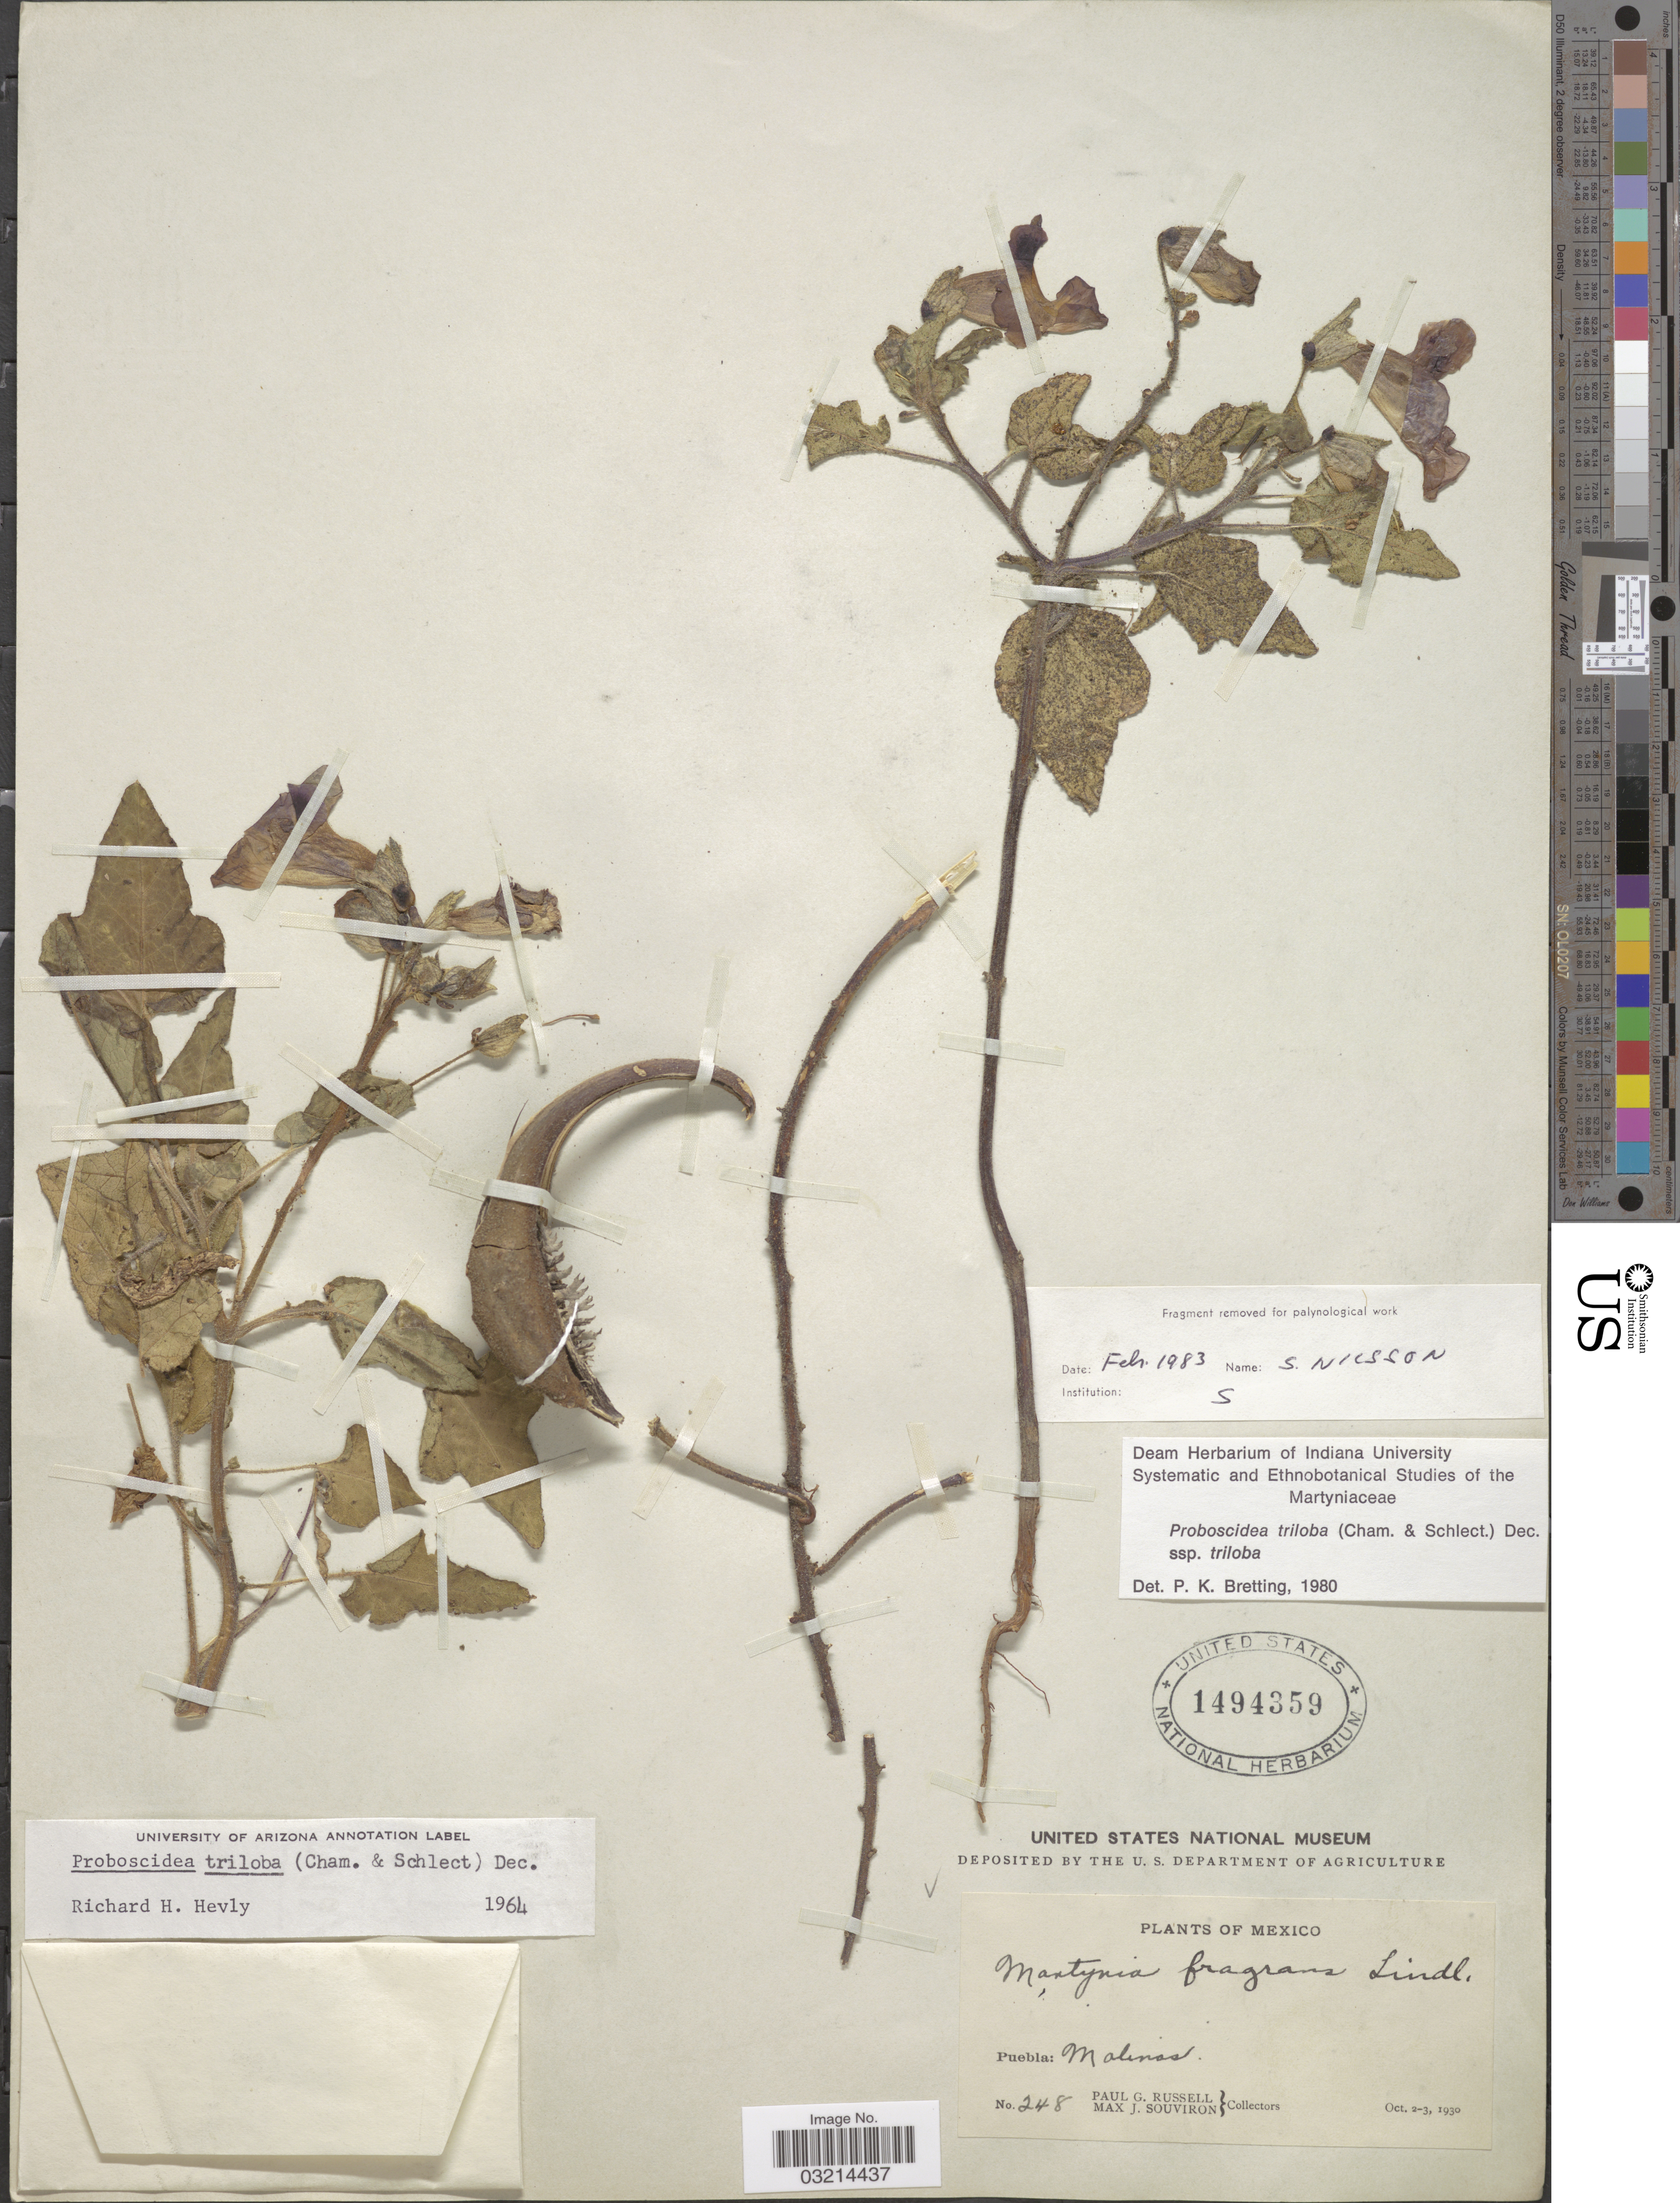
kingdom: Plantae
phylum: Tracheophyta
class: Magnoliopsida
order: Lamiales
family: Martyniaceae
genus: Proboscidea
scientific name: Proboscidea triloba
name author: (Schltdl. & Cham.) Decne.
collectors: P. G. Russell & M. J. Souviron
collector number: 248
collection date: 1930-10-02/1930-10-03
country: Mexico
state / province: Puebla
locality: Molinas.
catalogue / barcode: US 1494359